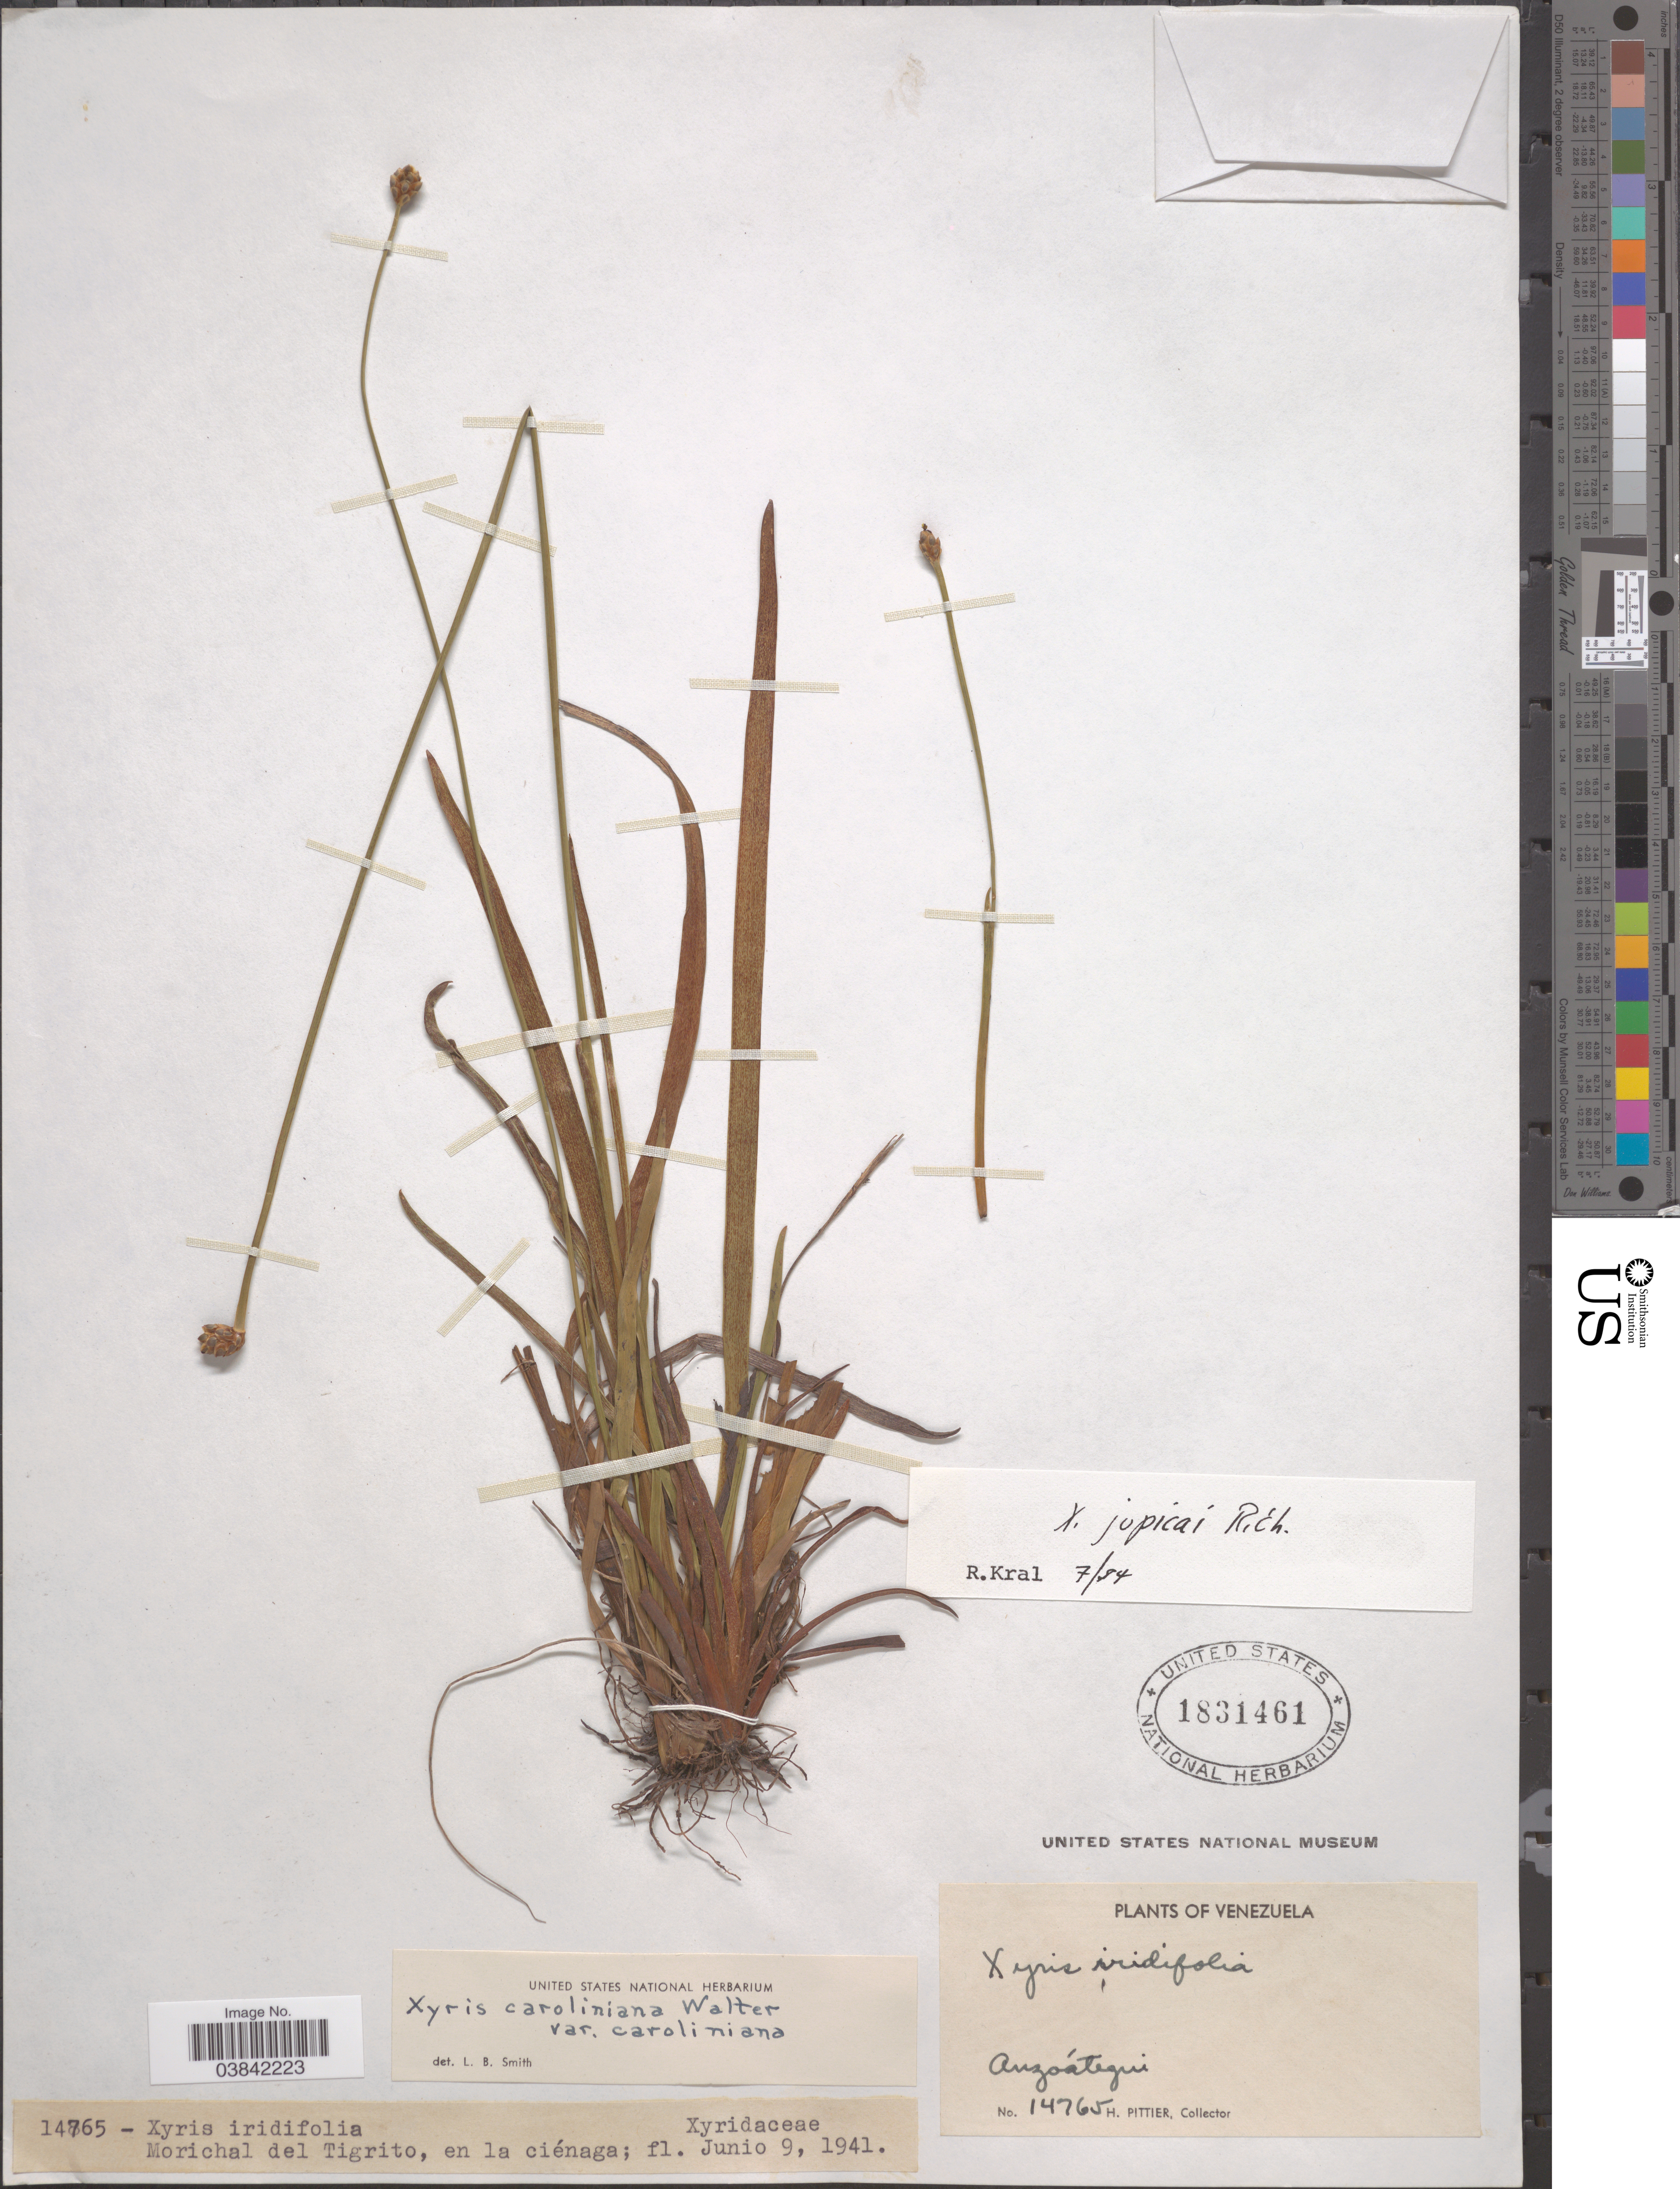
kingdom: Plantae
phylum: Tracheophyta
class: Liliopsida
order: Poales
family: Xyridaceae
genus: Xyris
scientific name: Xyris jupicai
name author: Rich.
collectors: H. F. Pittier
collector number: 14765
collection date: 1941-06-09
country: Venezuela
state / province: Anzoategui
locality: Morichal del Tigrito, en la ciénaga.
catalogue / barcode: US 1831461